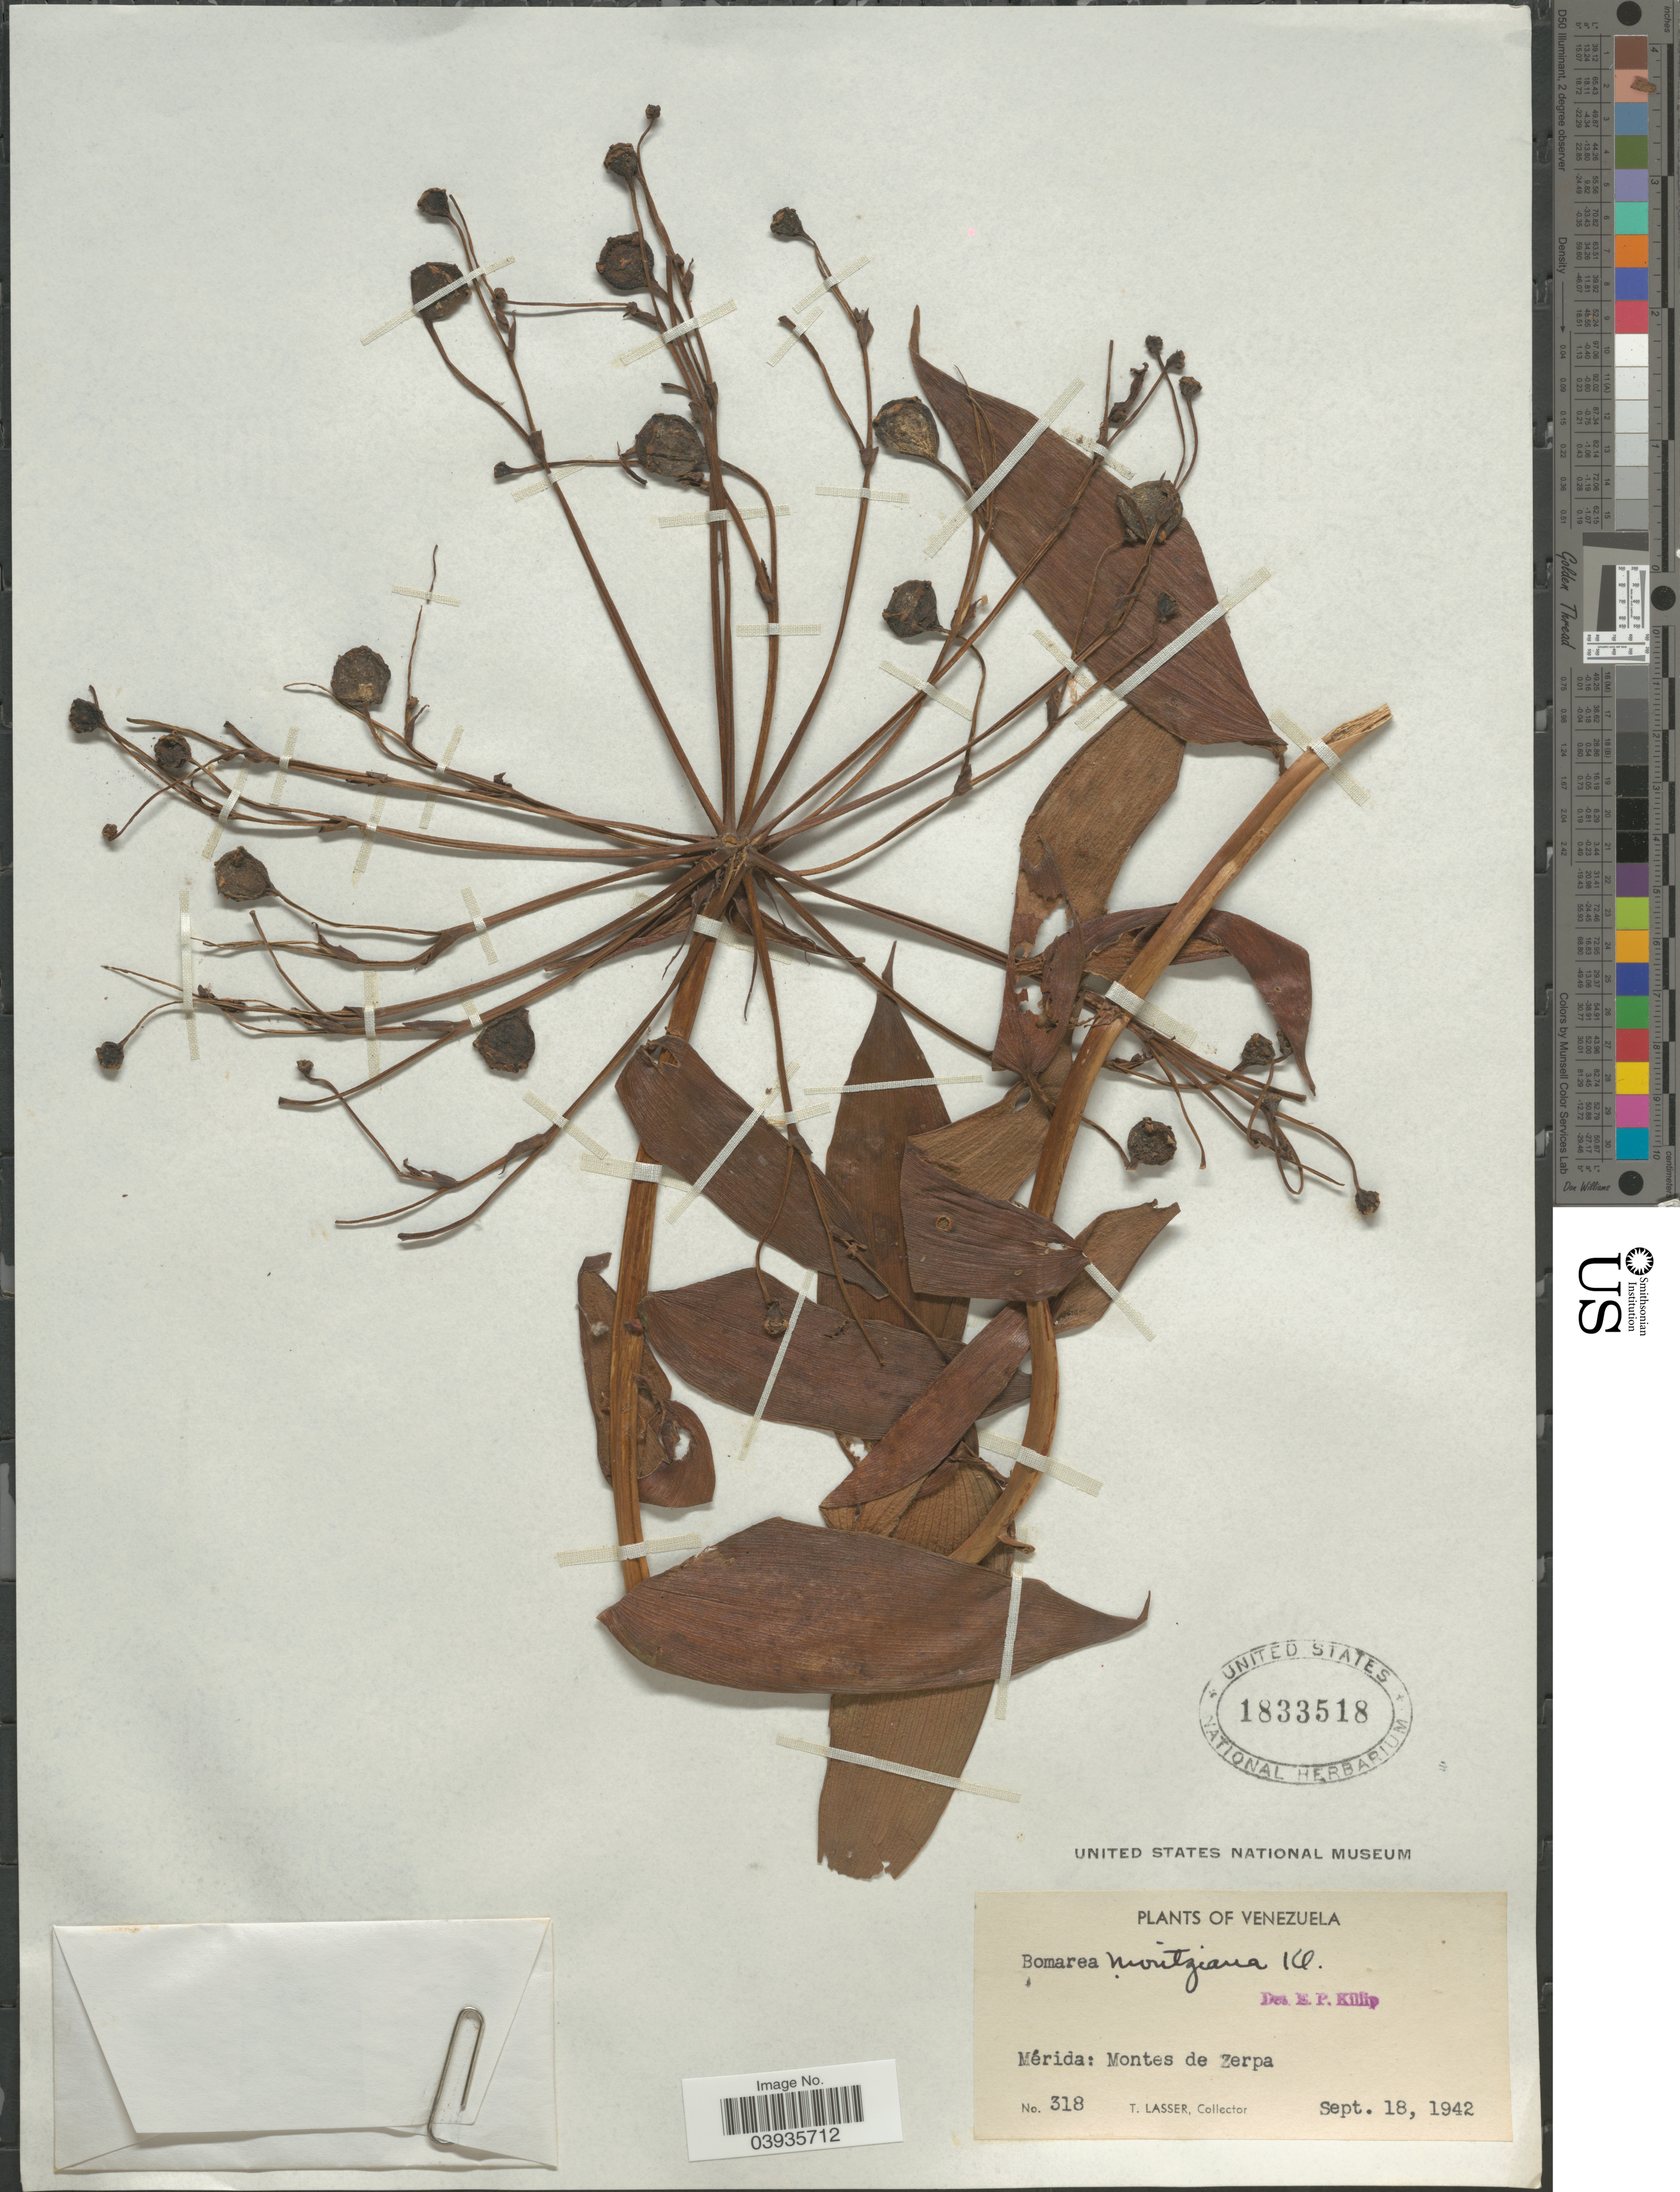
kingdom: Plantae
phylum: Tracheophyta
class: Liliopsida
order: Liliales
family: Alstroemeriaceae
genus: Bomarea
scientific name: Bomarea moritziana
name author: Klotzsch ex Kunth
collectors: T. Lasser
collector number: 318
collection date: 1942-09-18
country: Venezuela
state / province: Merida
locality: Montes de Zerpa.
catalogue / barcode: US 1833518